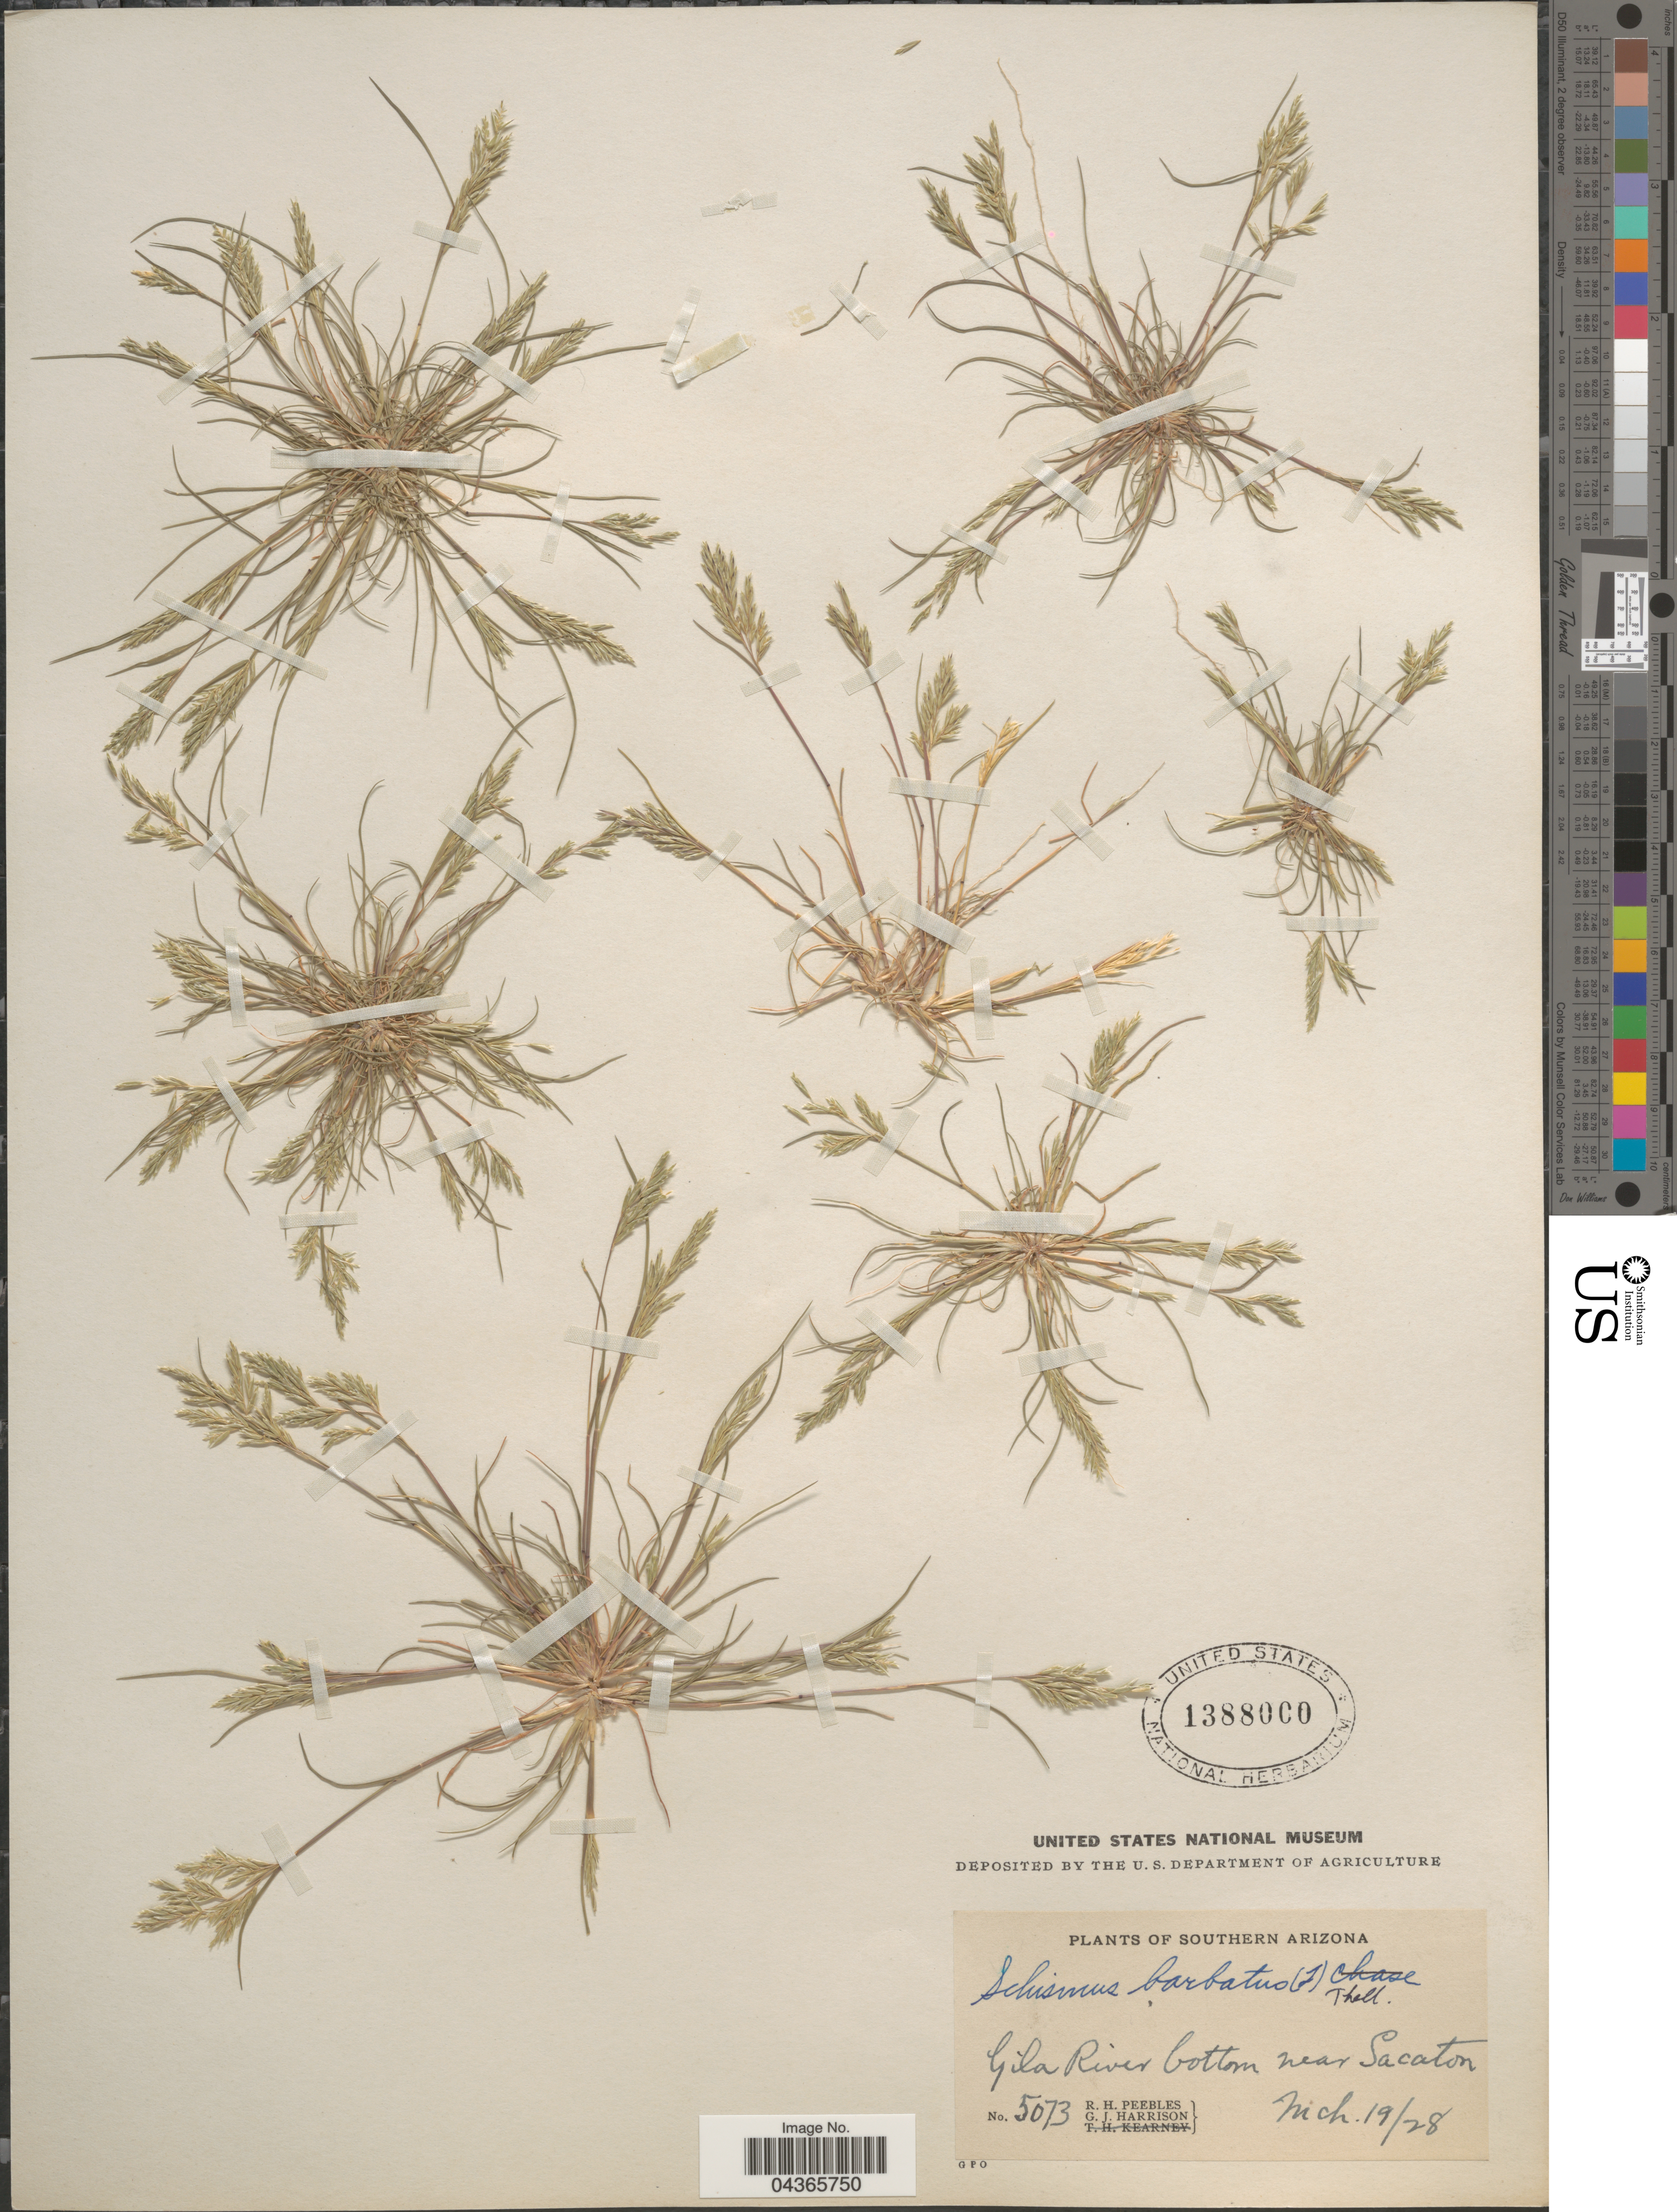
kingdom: Plantae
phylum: Tracheophyta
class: Liliopsida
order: Poales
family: Poaceae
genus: Schismus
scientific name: Schismus barbatus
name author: (L.) Thell.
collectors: R. H. Peebles & G. J. Harrison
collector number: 5073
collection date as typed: Transcribed d/m/y: 19/3/28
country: United States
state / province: Arizona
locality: Southern Arizona. Gila River bottom near Sacaton.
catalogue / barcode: US 1388000